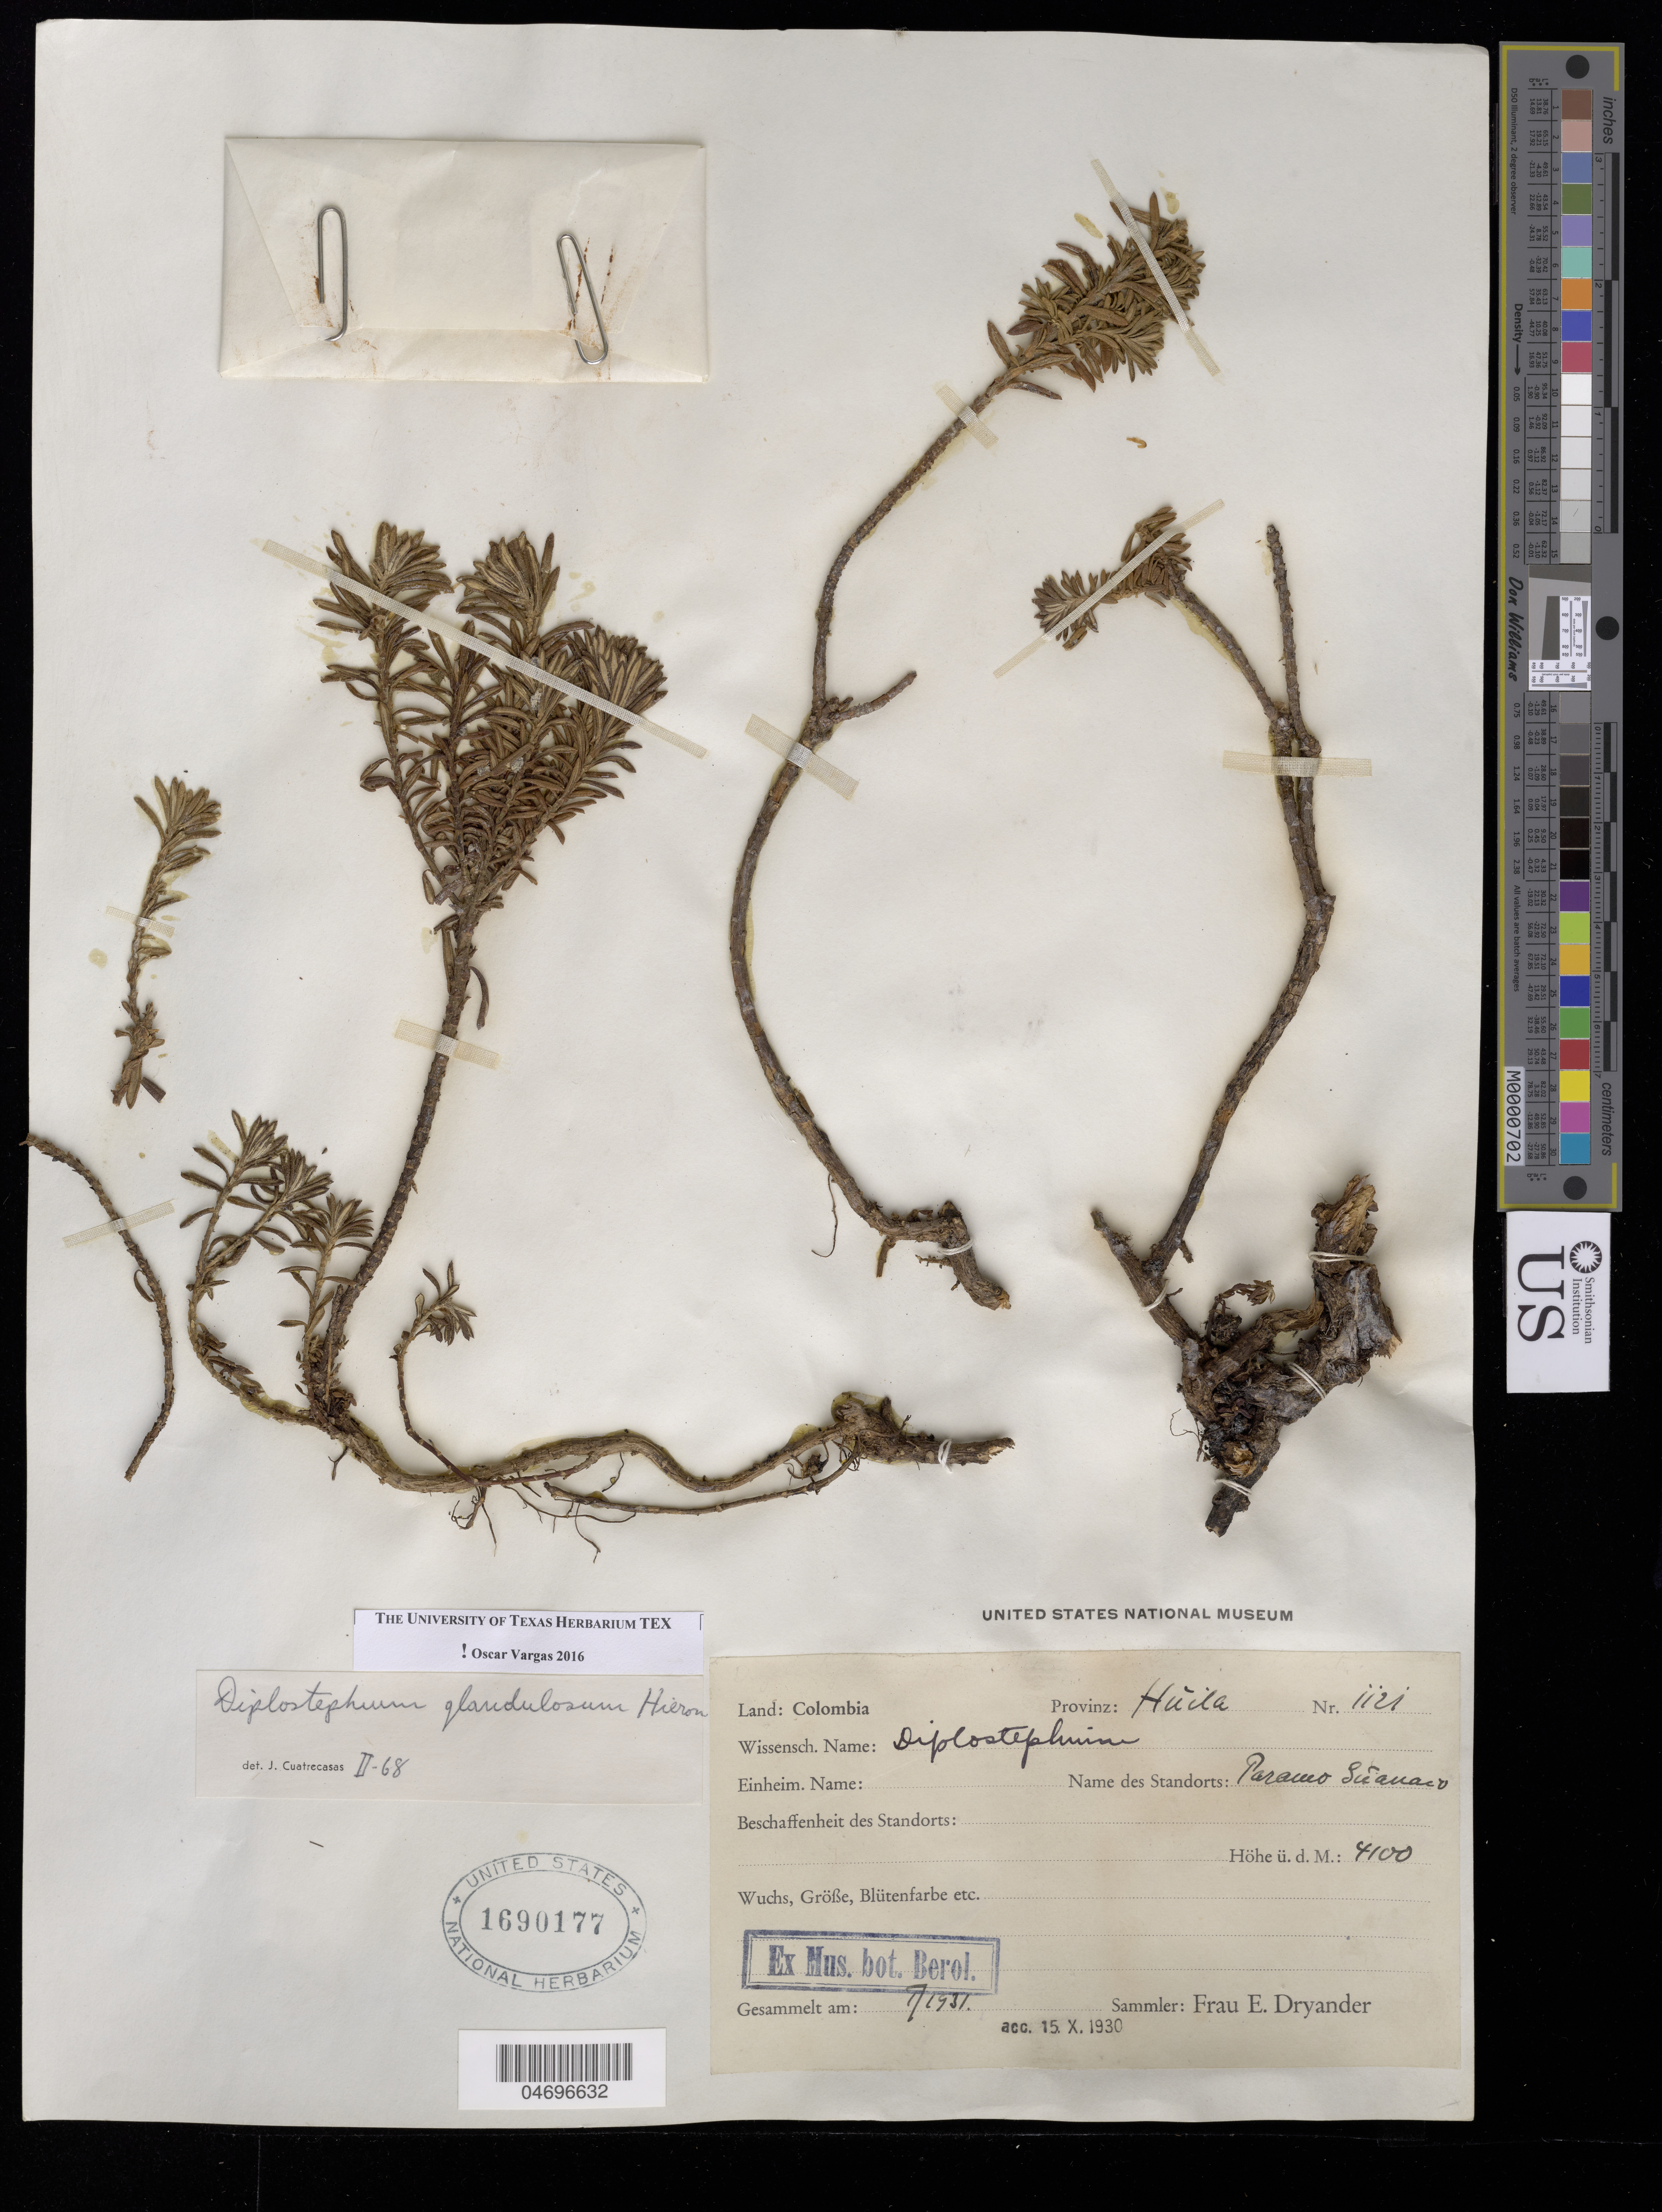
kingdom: Plantae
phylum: Tracheophyta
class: Magnoliopsida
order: Asterales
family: Asteraceae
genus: Diplostephium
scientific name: Diplostephium glandulosum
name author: Hieron.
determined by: Vargas, Oscar M.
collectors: F. Dryander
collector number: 1121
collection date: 1931-01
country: Colombia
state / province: Huila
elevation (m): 3900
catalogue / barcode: US 1690177